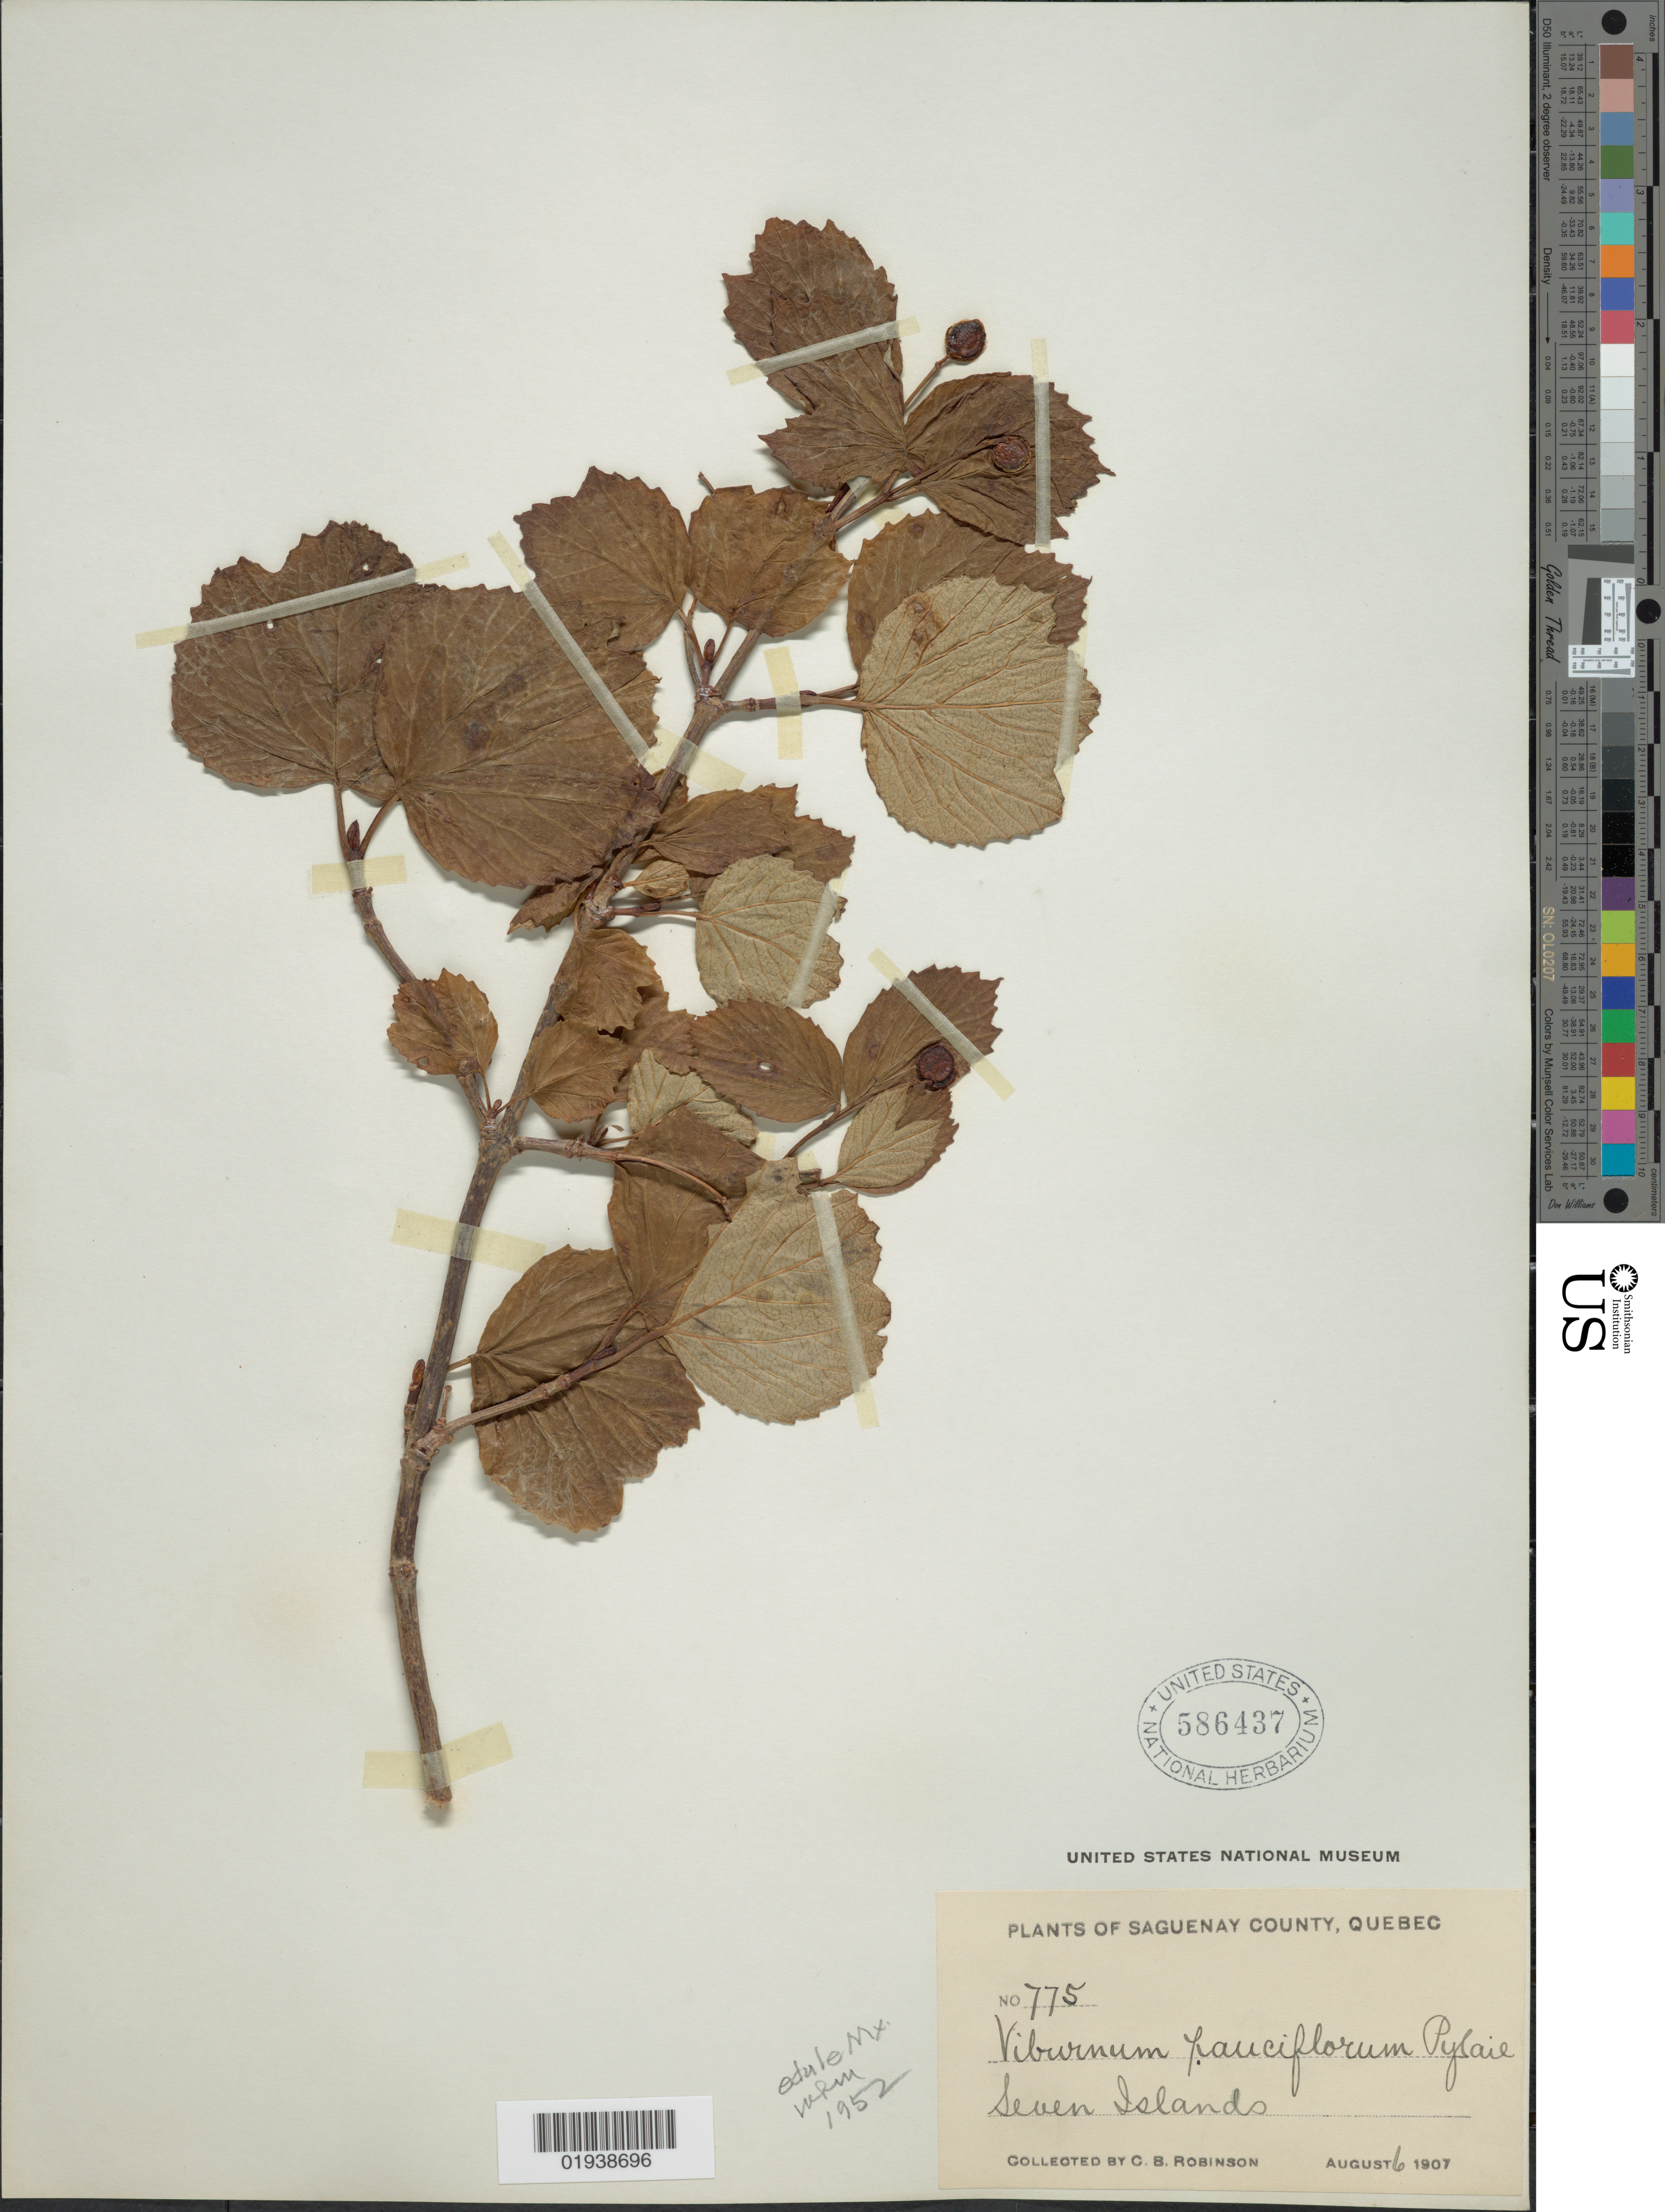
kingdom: Plantae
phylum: Tracheophyta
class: Magnoliopsida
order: Dipsacales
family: Viburnaceae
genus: Viburnum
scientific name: Viburnum edule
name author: (Michx.) Raf.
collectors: C. Robinson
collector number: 775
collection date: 1907-08-06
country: Canada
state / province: Quebec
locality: Saguenay County. Seven Islands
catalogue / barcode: US 586437